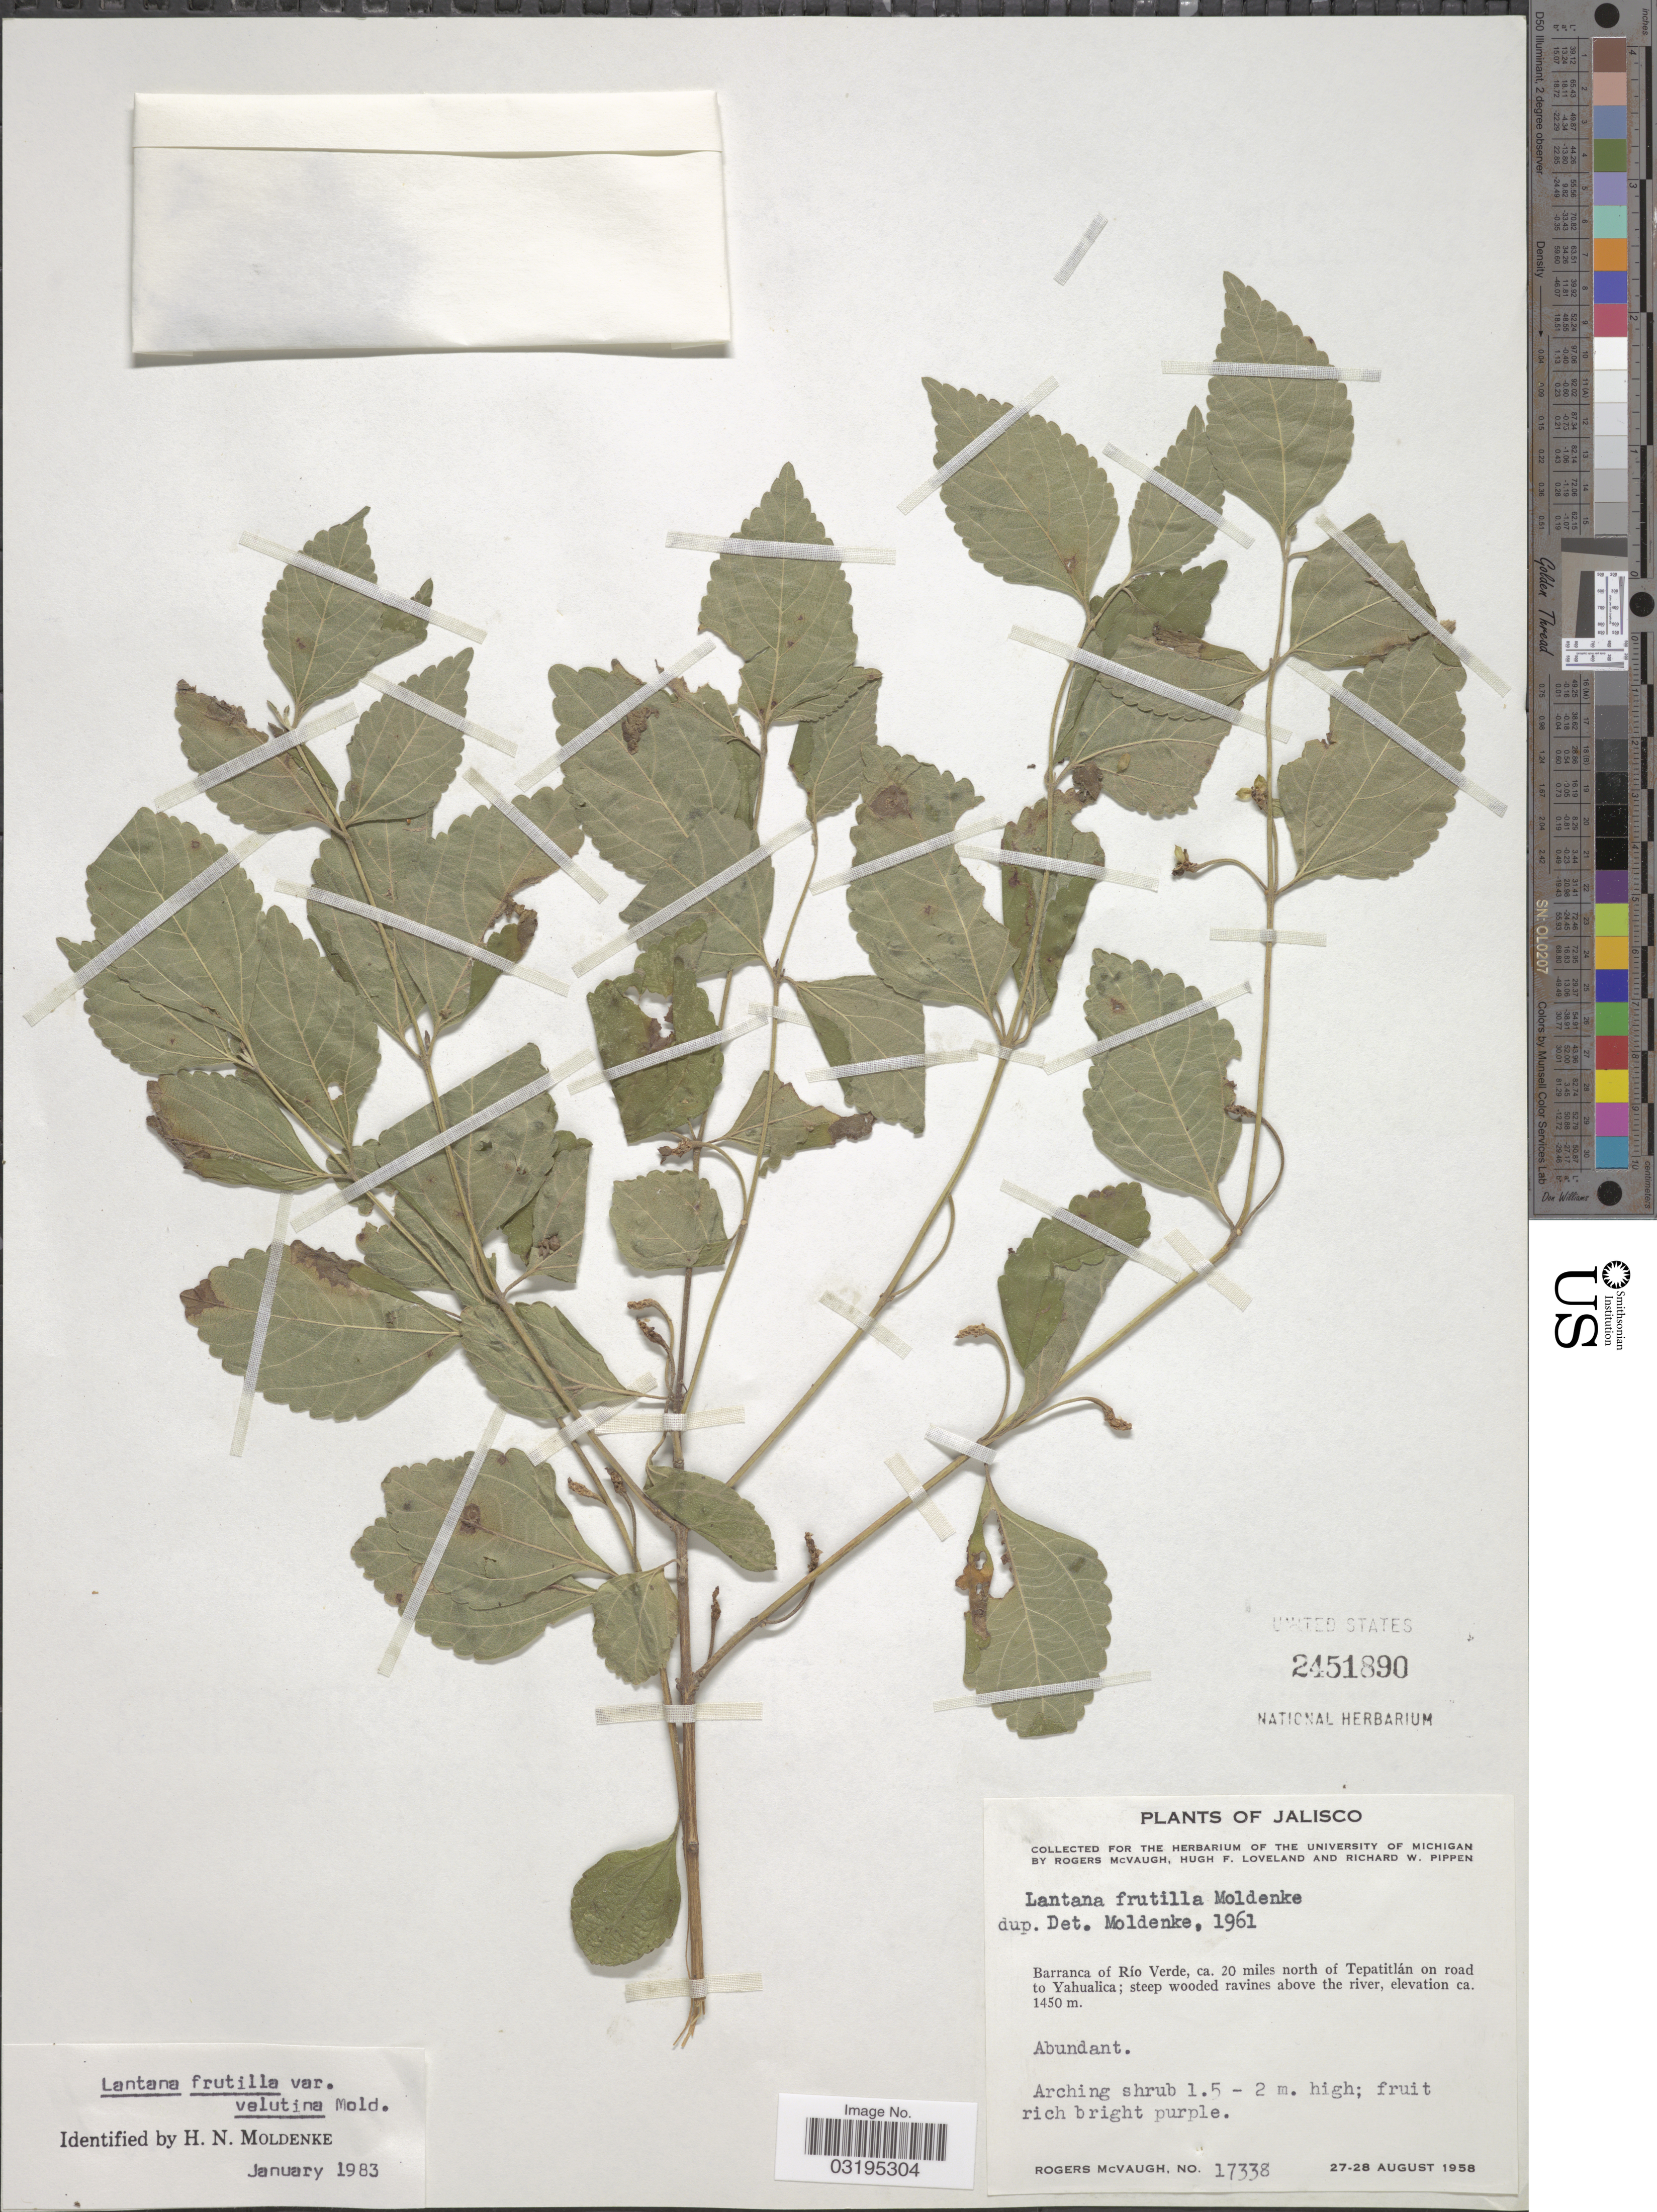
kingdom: Plantae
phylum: Tracheophyta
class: Magnoliopsida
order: Lamiales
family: Verbenaceae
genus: Lantana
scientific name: Lantana frutilla var. velutina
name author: Moldenke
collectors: R. McVaugh, H. Loveland & R. W. Pippen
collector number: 17338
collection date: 1958-08-27/1958-08-28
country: Mexico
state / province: Jalisco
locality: Barranca of Río Verde, ca. 20 miles north of Tepatitlán on road to Yahualica.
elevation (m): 1450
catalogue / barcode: US 2451890